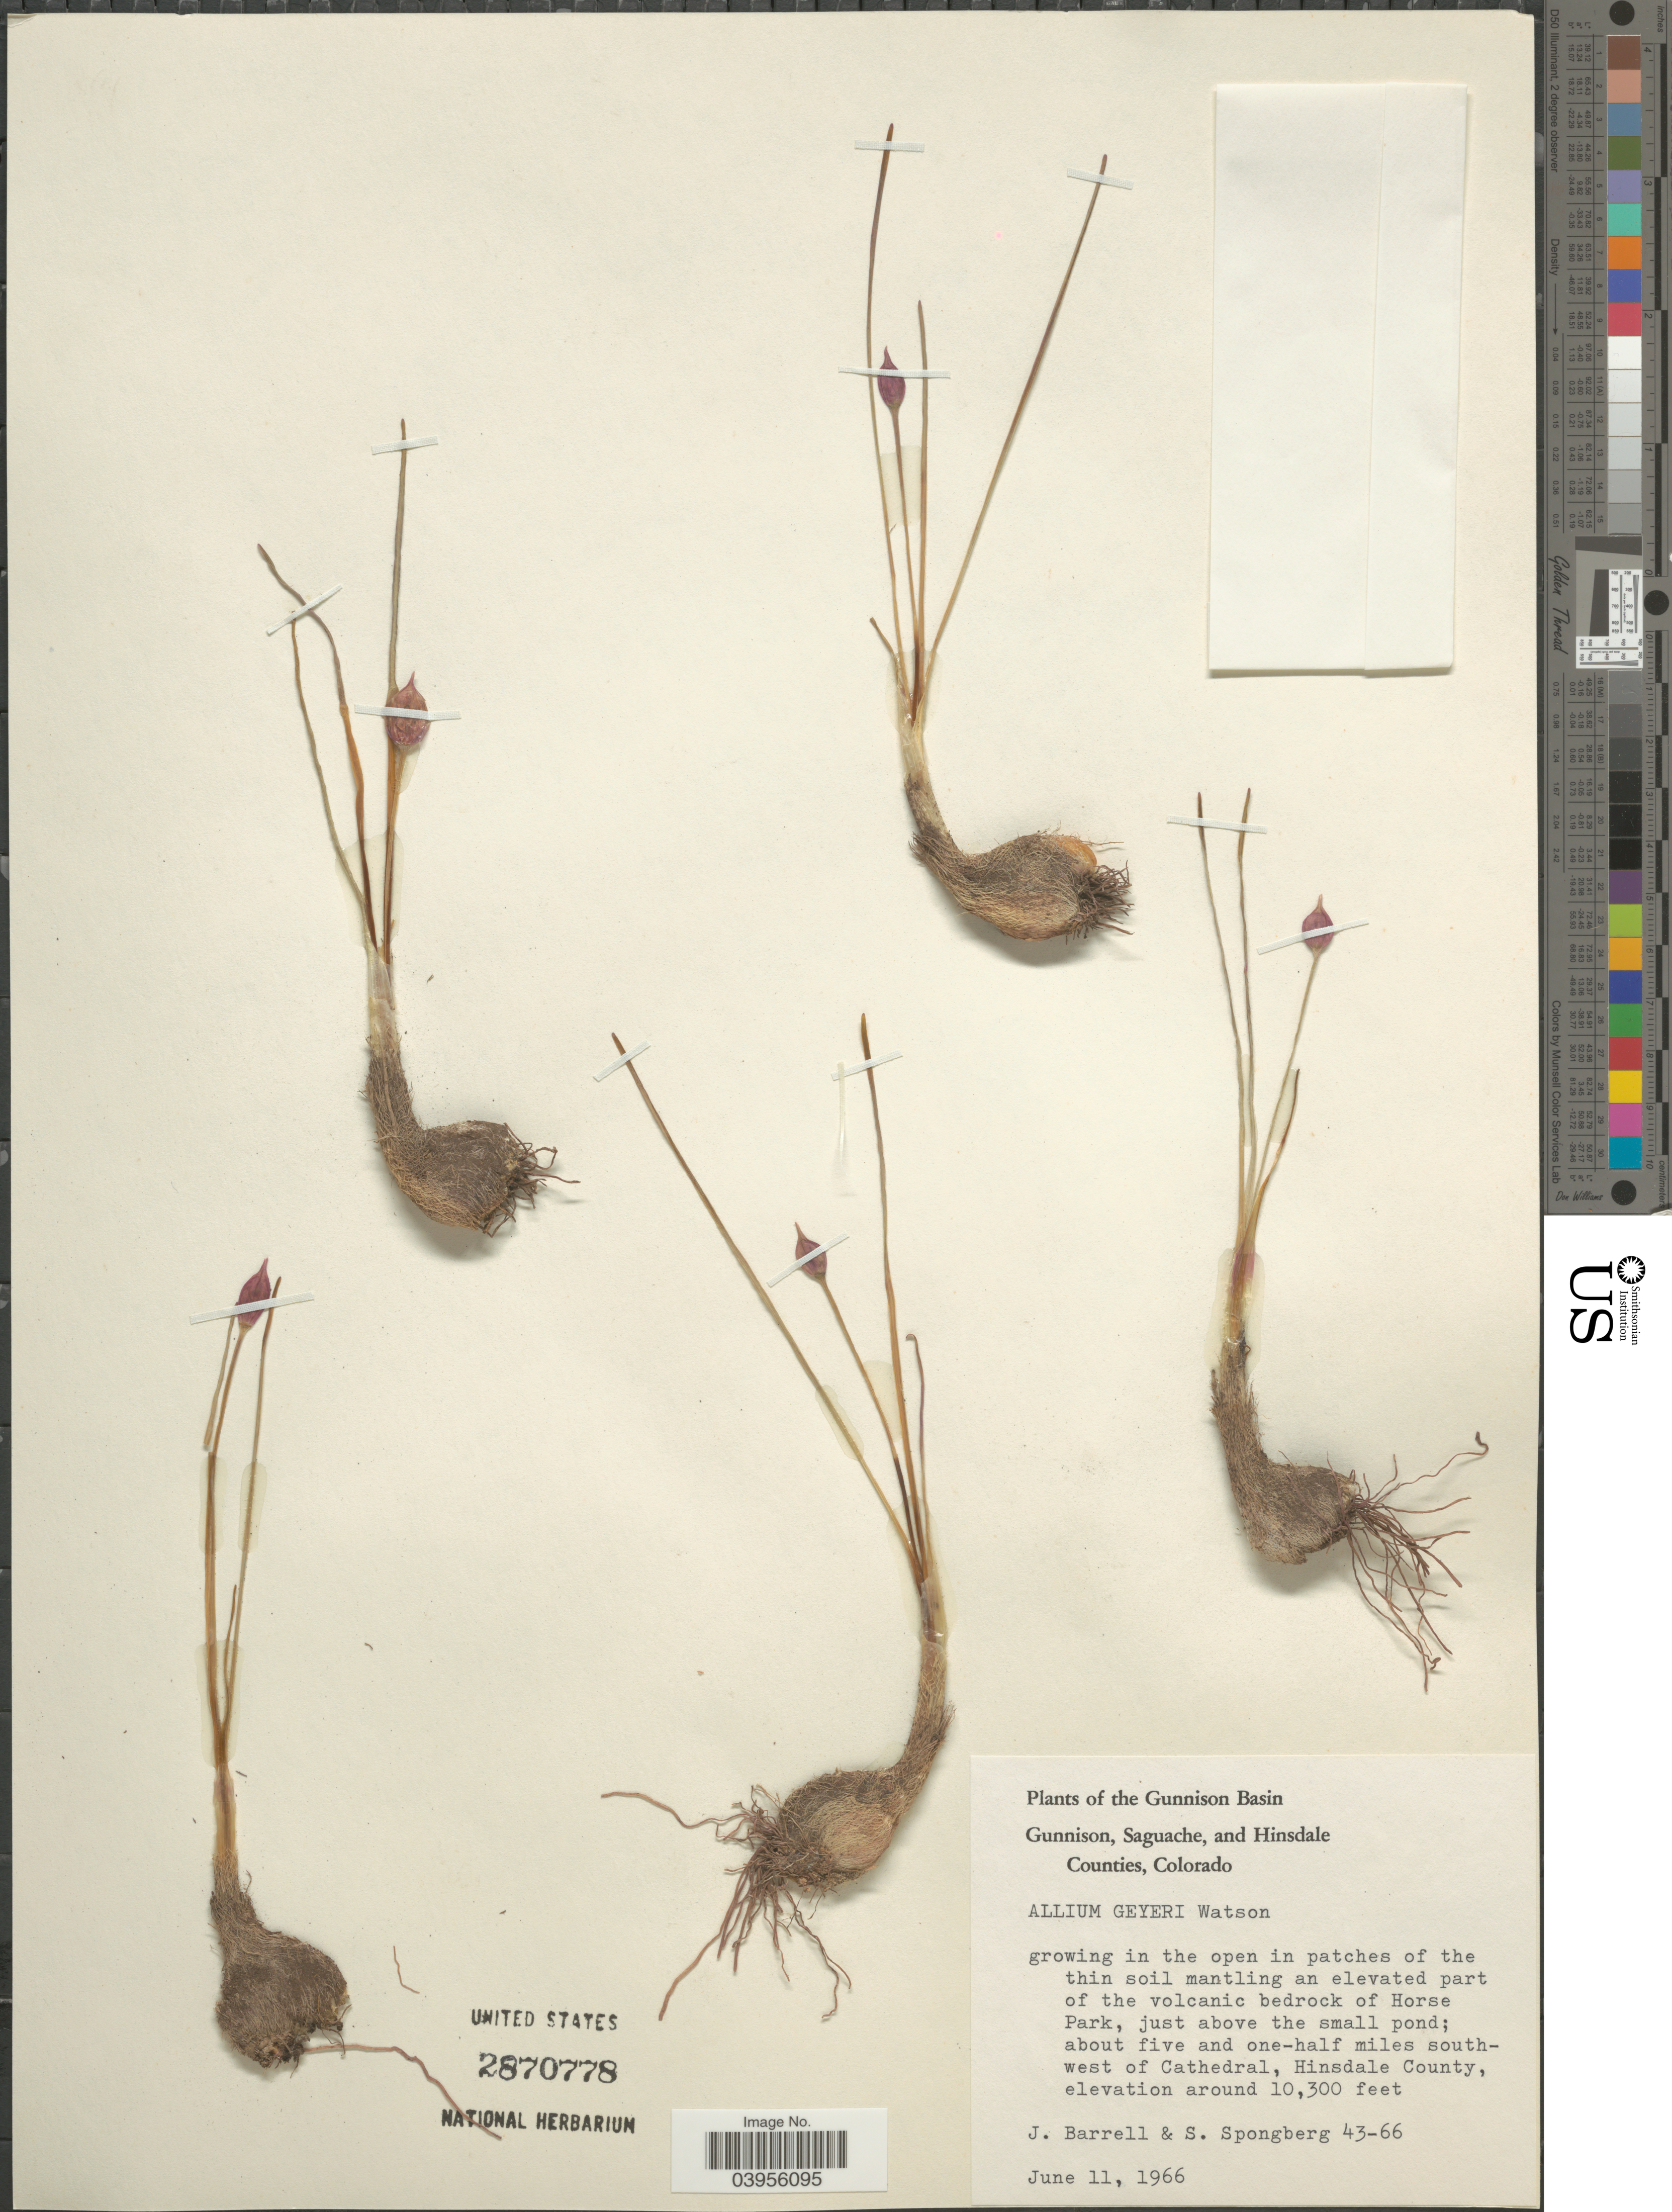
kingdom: Plantae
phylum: Tracheophyta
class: Liliopsida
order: Asparagales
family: Amaryllidaceae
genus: Allium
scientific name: Allium geyeri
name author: S. Watson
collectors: J. Barrell & S. A.Spongberg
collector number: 43-66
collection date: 1966-06-11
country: United States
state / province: Colorado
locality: The Gunnison Basin. In patches of the thin soil mantling an elevated part of the volcanic bedrock of Horse Park, just above the small pond; about five and one-half miles southwest of Cathedral, Hinsdale County.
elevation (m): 3139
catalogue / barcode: US 2870778